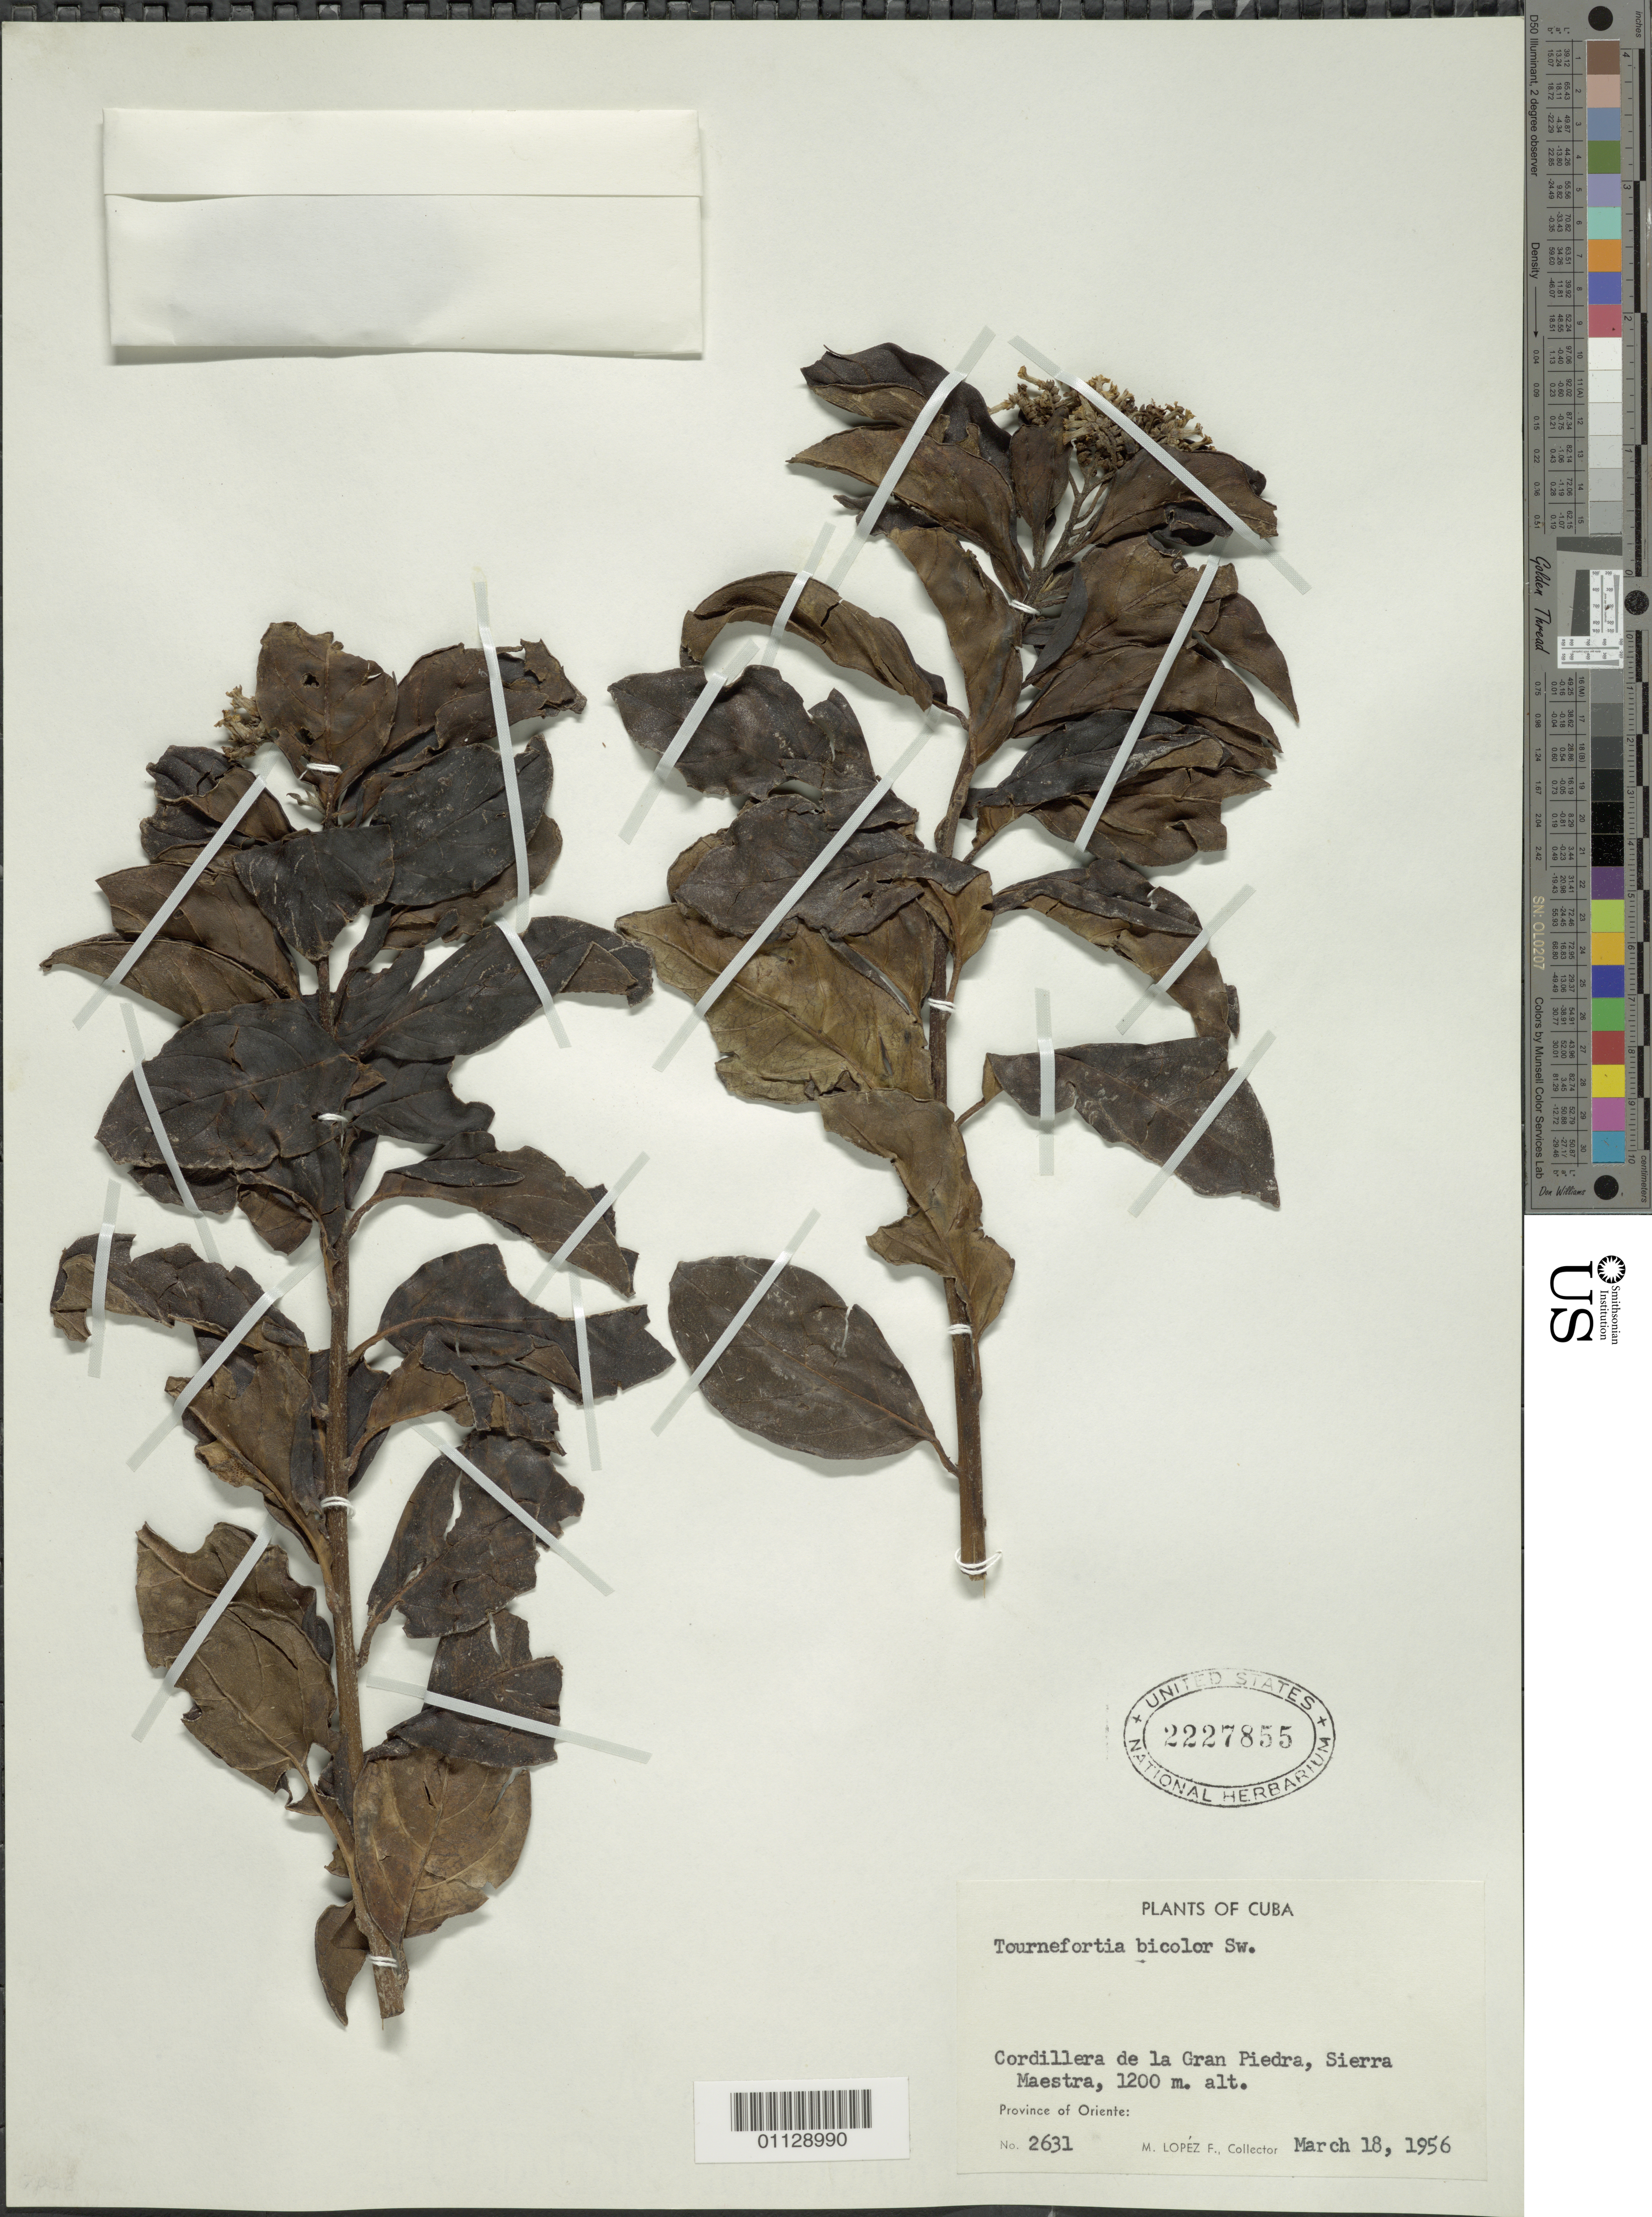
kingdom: Plantae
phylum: Tracheophyta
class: Magnoliopsida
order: Boraginales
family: Heliotropiaceae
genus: Tournefortia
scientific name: Tournefortia bicolor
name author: Sw.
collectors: M. López Figueiras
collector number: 2631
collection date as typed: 19 Mar 1956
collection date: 1956-03-19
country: Cuba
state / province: Matanzas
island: Cuba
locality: Cordillera de la Gran Pidera, Sierra Maestra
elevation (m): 1200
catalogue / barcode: US 2227855